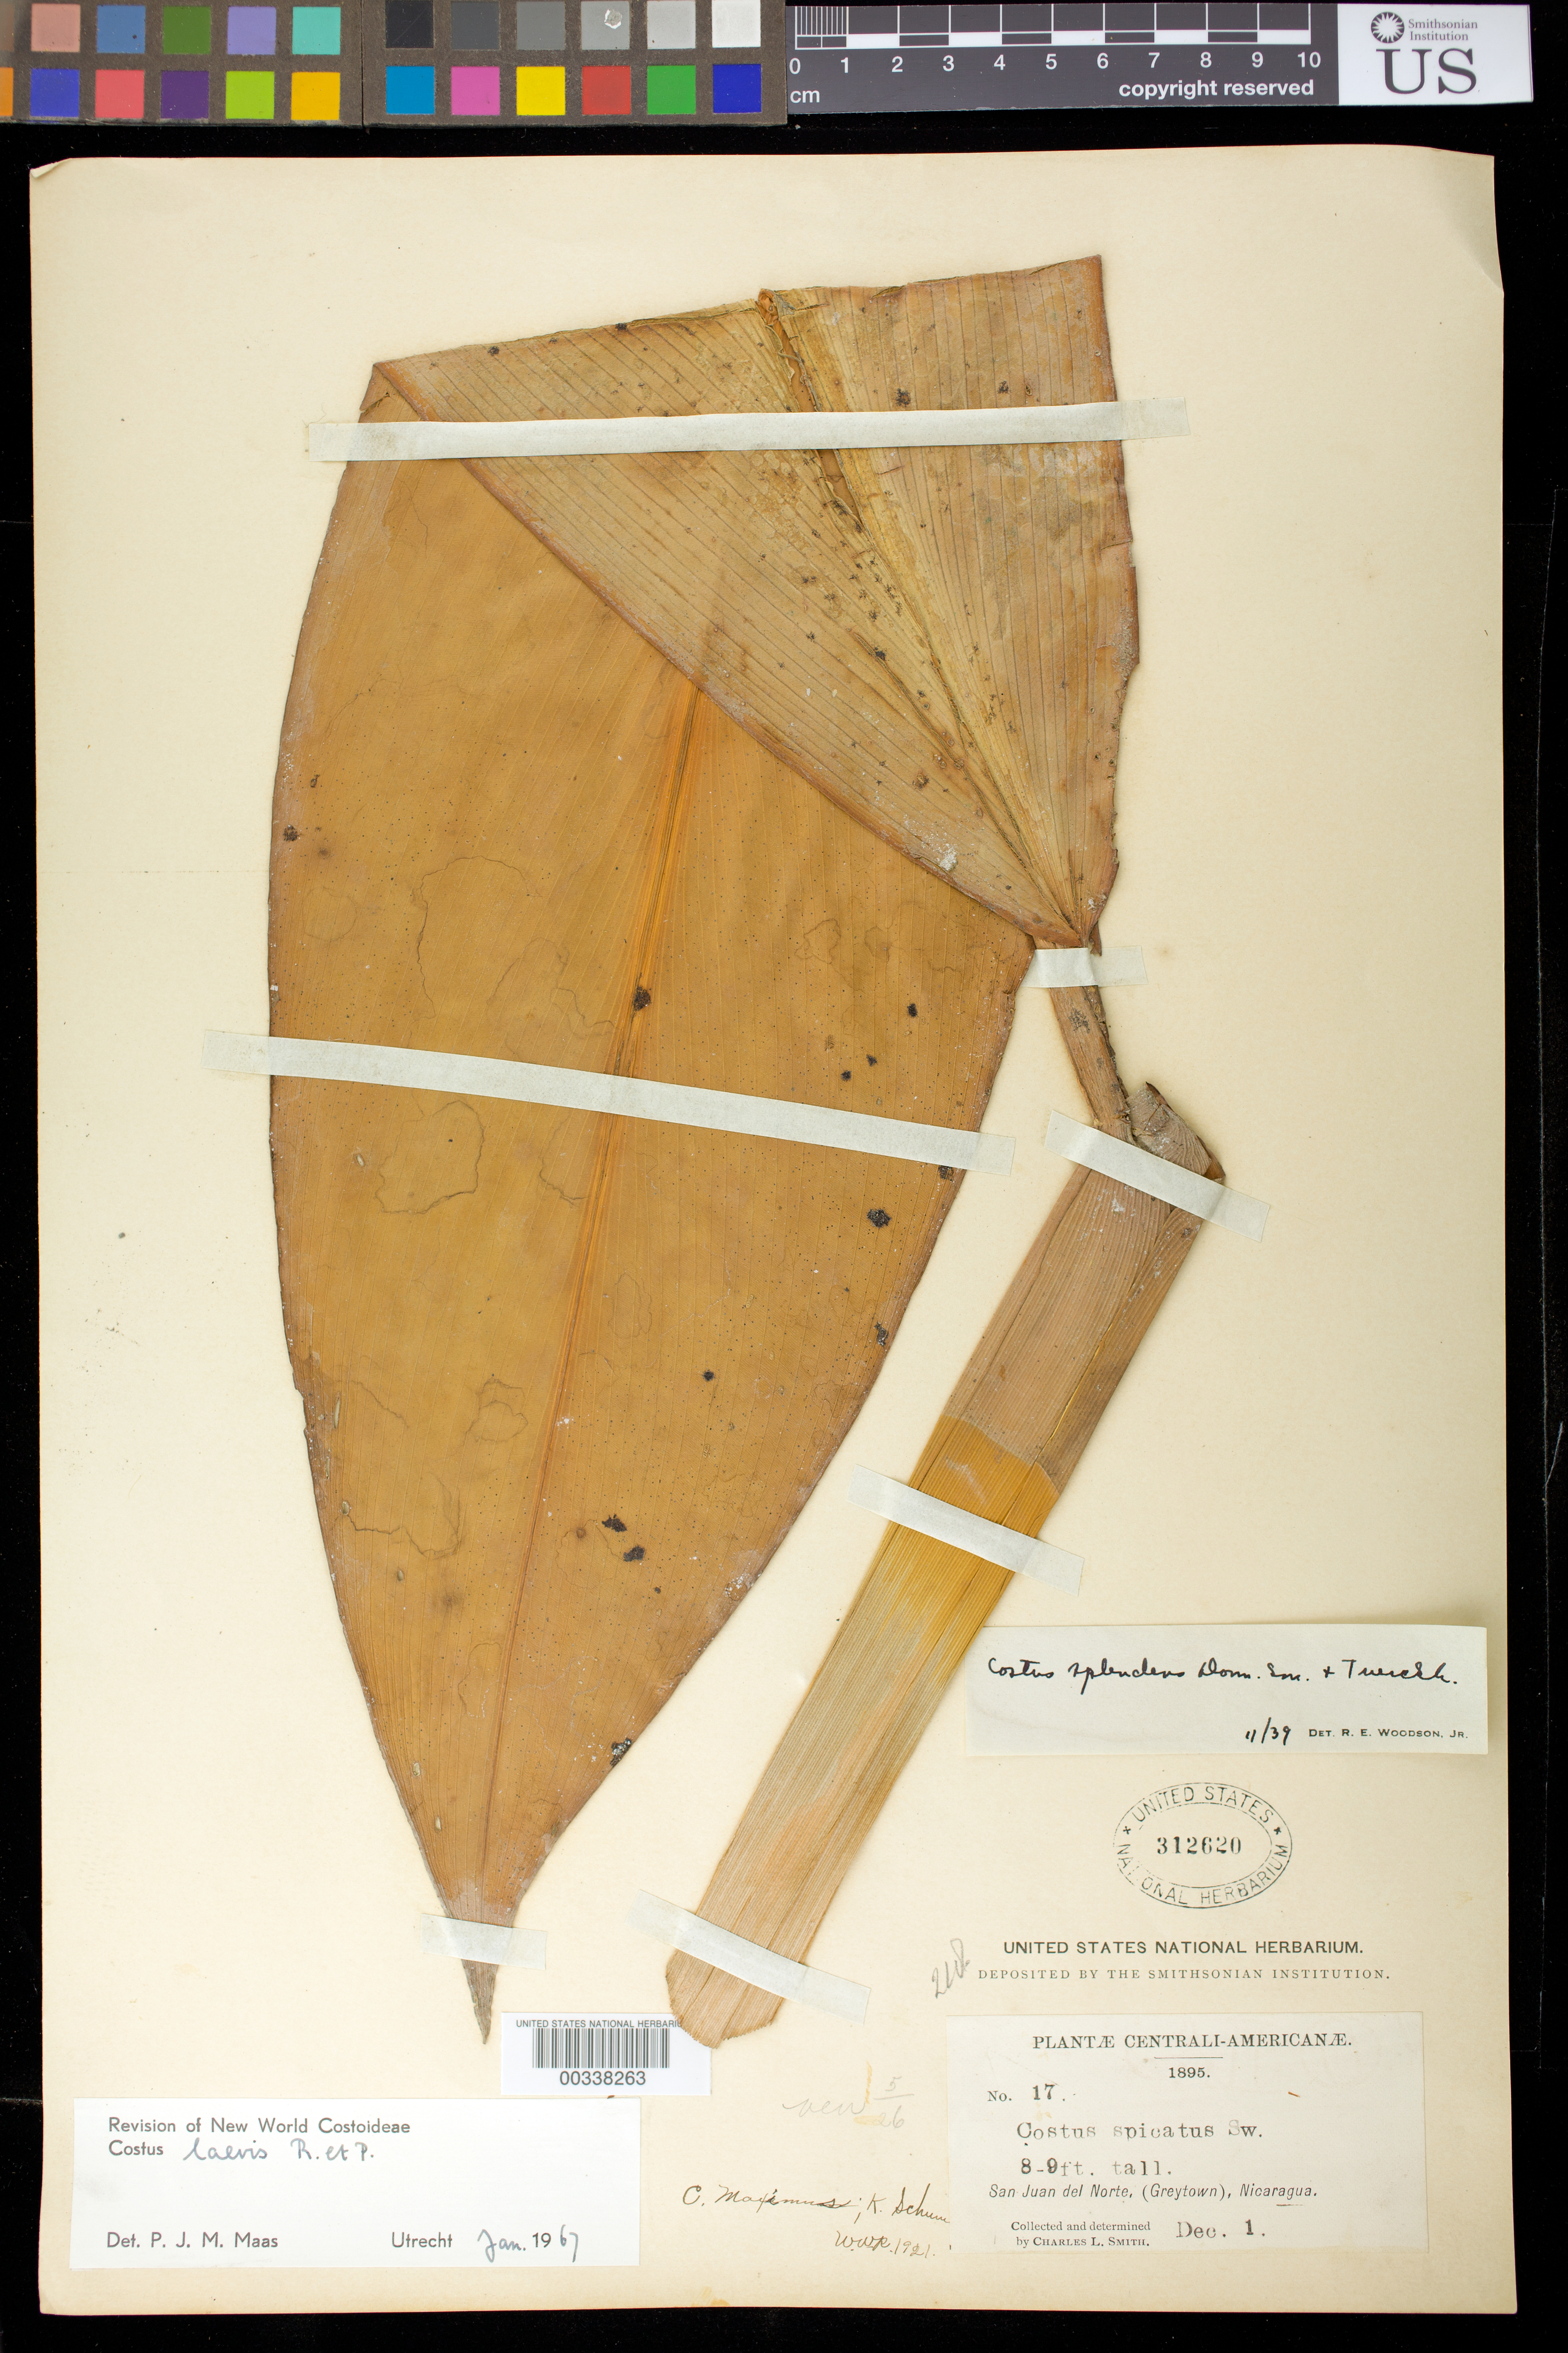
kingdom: Plantae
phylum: Tracheophyta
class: Liliopsida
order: Zingiberales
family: Costaceae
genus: Costus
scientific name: Costus laevis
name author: Ruiz & Pav.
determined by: Maas, Paul J. M.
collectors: C. L. Smith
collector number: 17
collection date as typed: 01 Dec 1895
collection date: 1895-12-01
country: Nicaragua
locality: San juan del norte, (greytown)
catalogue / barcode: US 312620